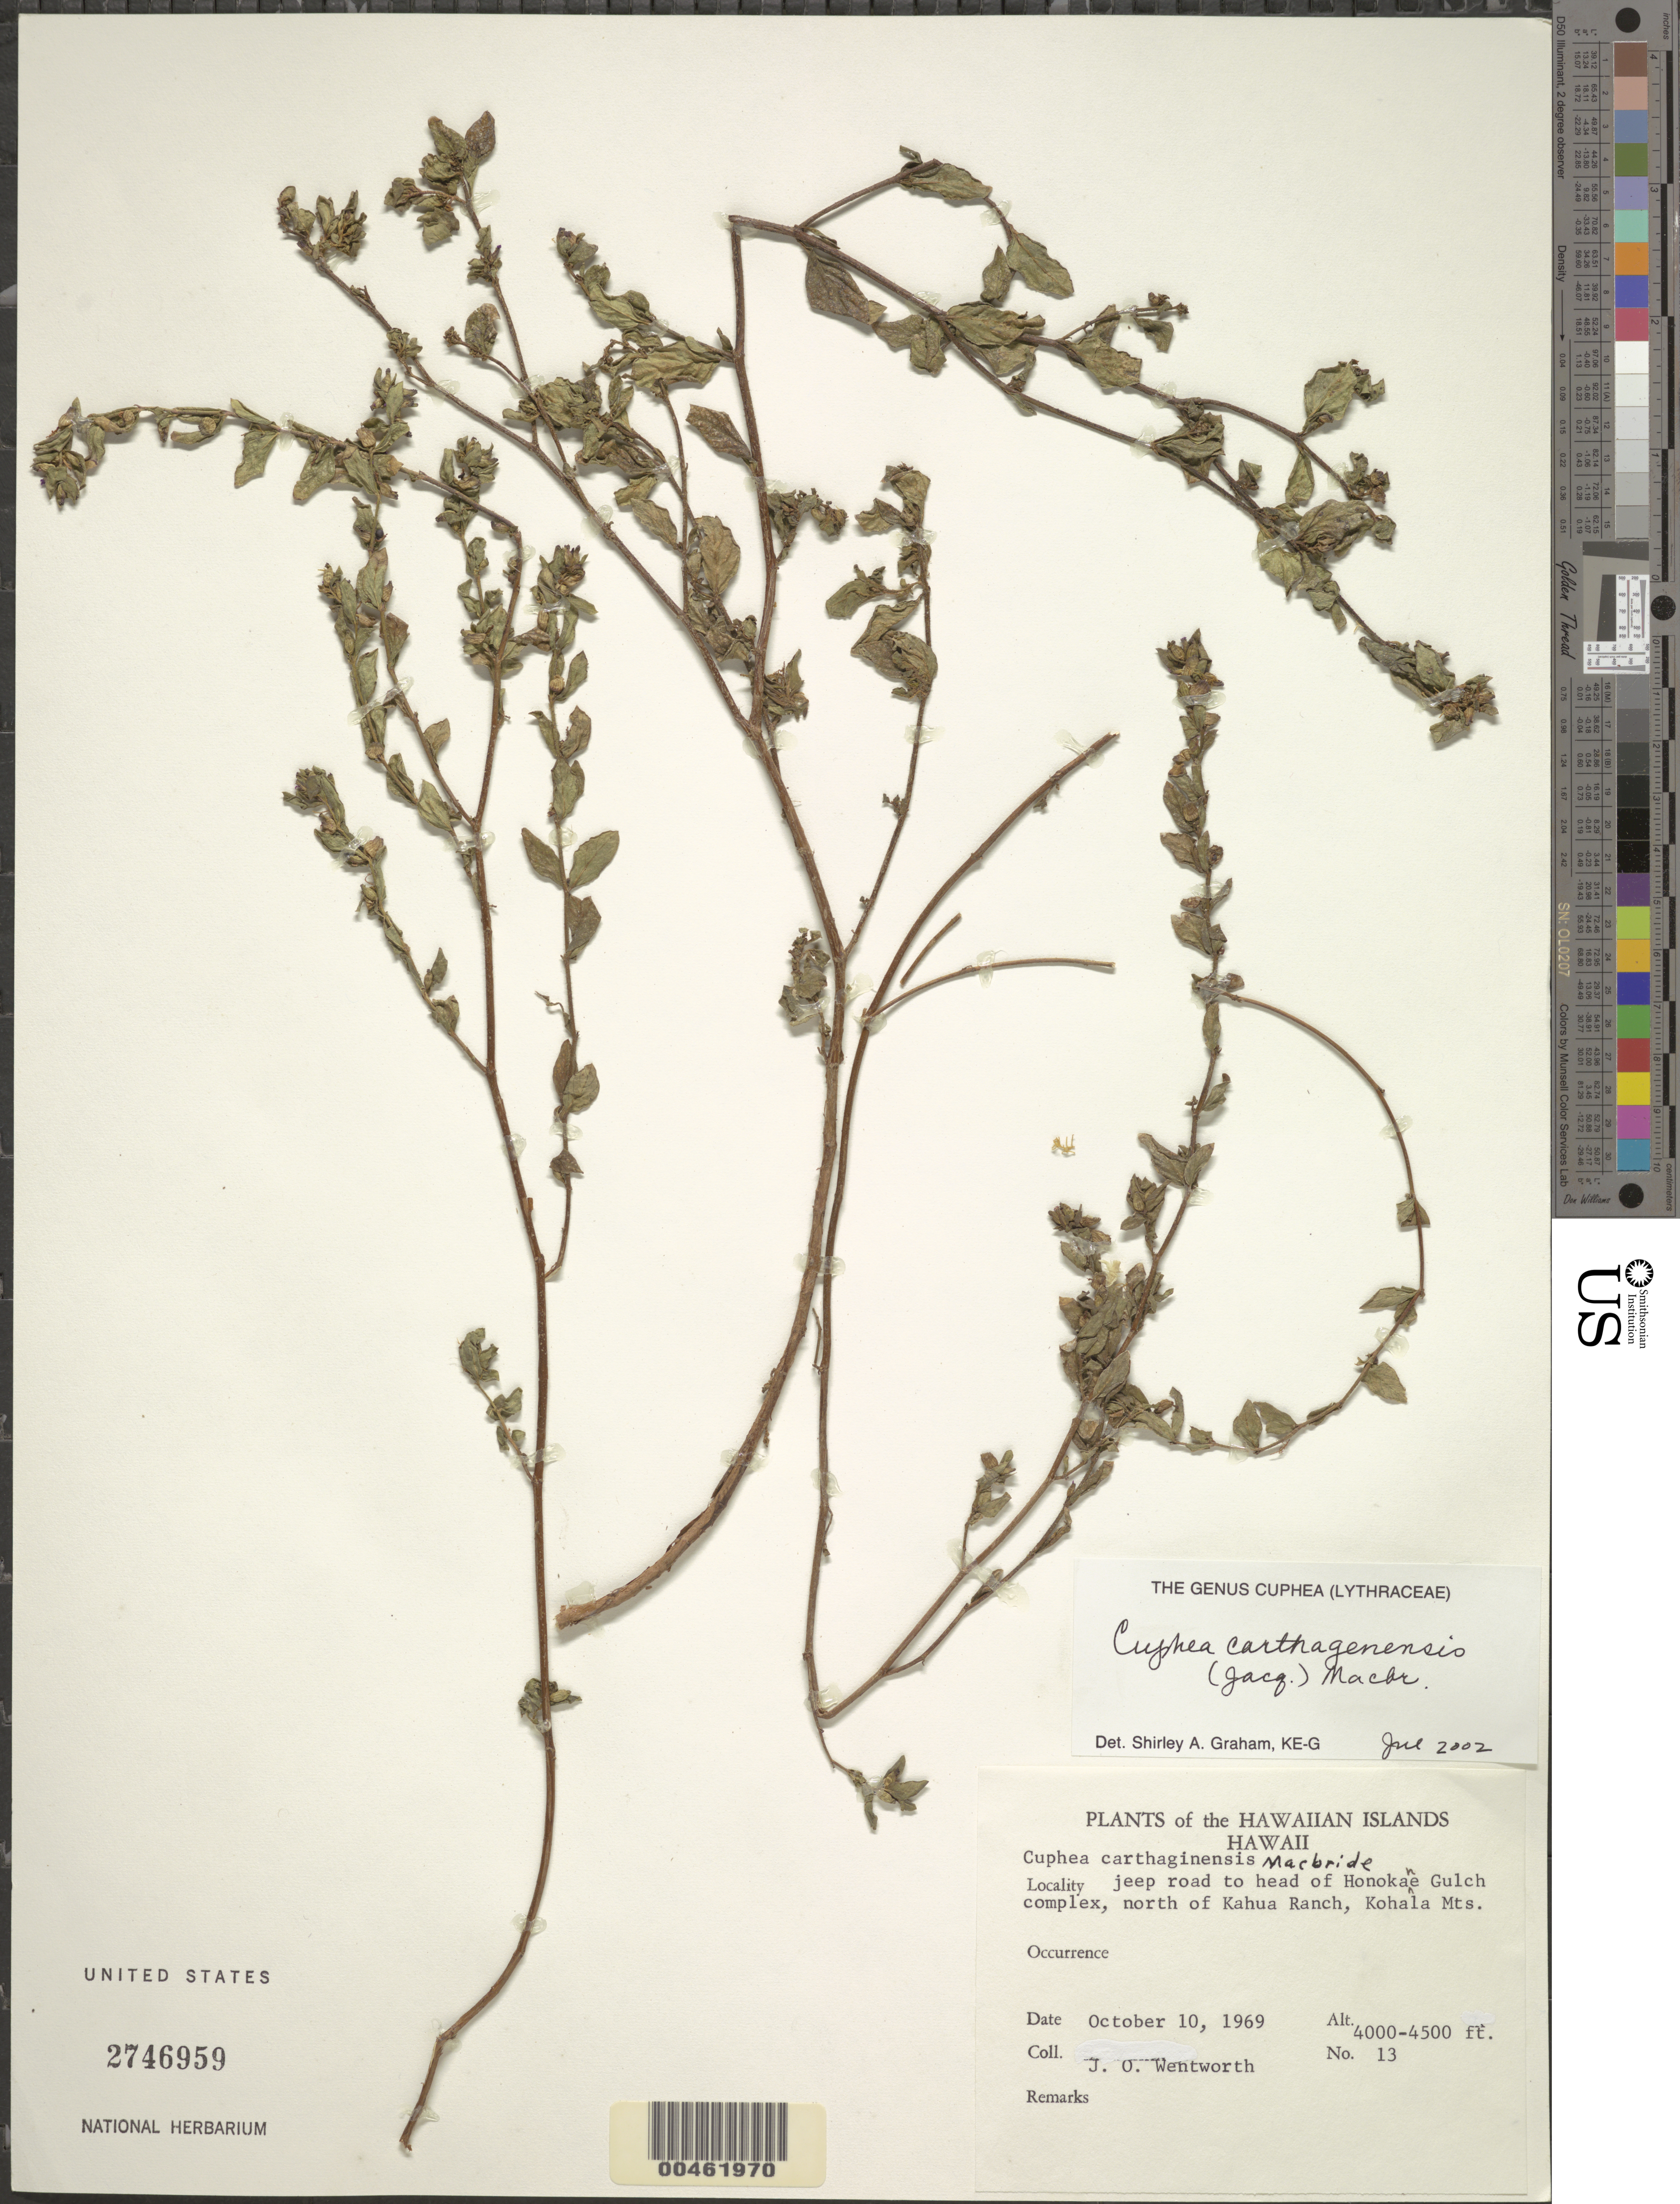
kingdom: Plantae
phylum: Tracheophyta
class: Magnoliopsida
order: Myrtales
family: Lythraceae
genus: Cuphea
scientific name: Cuphea carthagenensis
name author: (Jacq.) J.F. Macbr.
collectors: J. Wentworth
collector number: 13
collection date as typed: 10 Oct 1969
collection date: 1969-10-10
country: United States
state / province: Hawaii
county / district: Hawaii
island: Hawaii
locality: Jeep road to the head of Honokane Gulch complex, north of Kahua Ranch, Kohala Mountains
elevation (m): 1219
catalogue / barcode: US 2746959